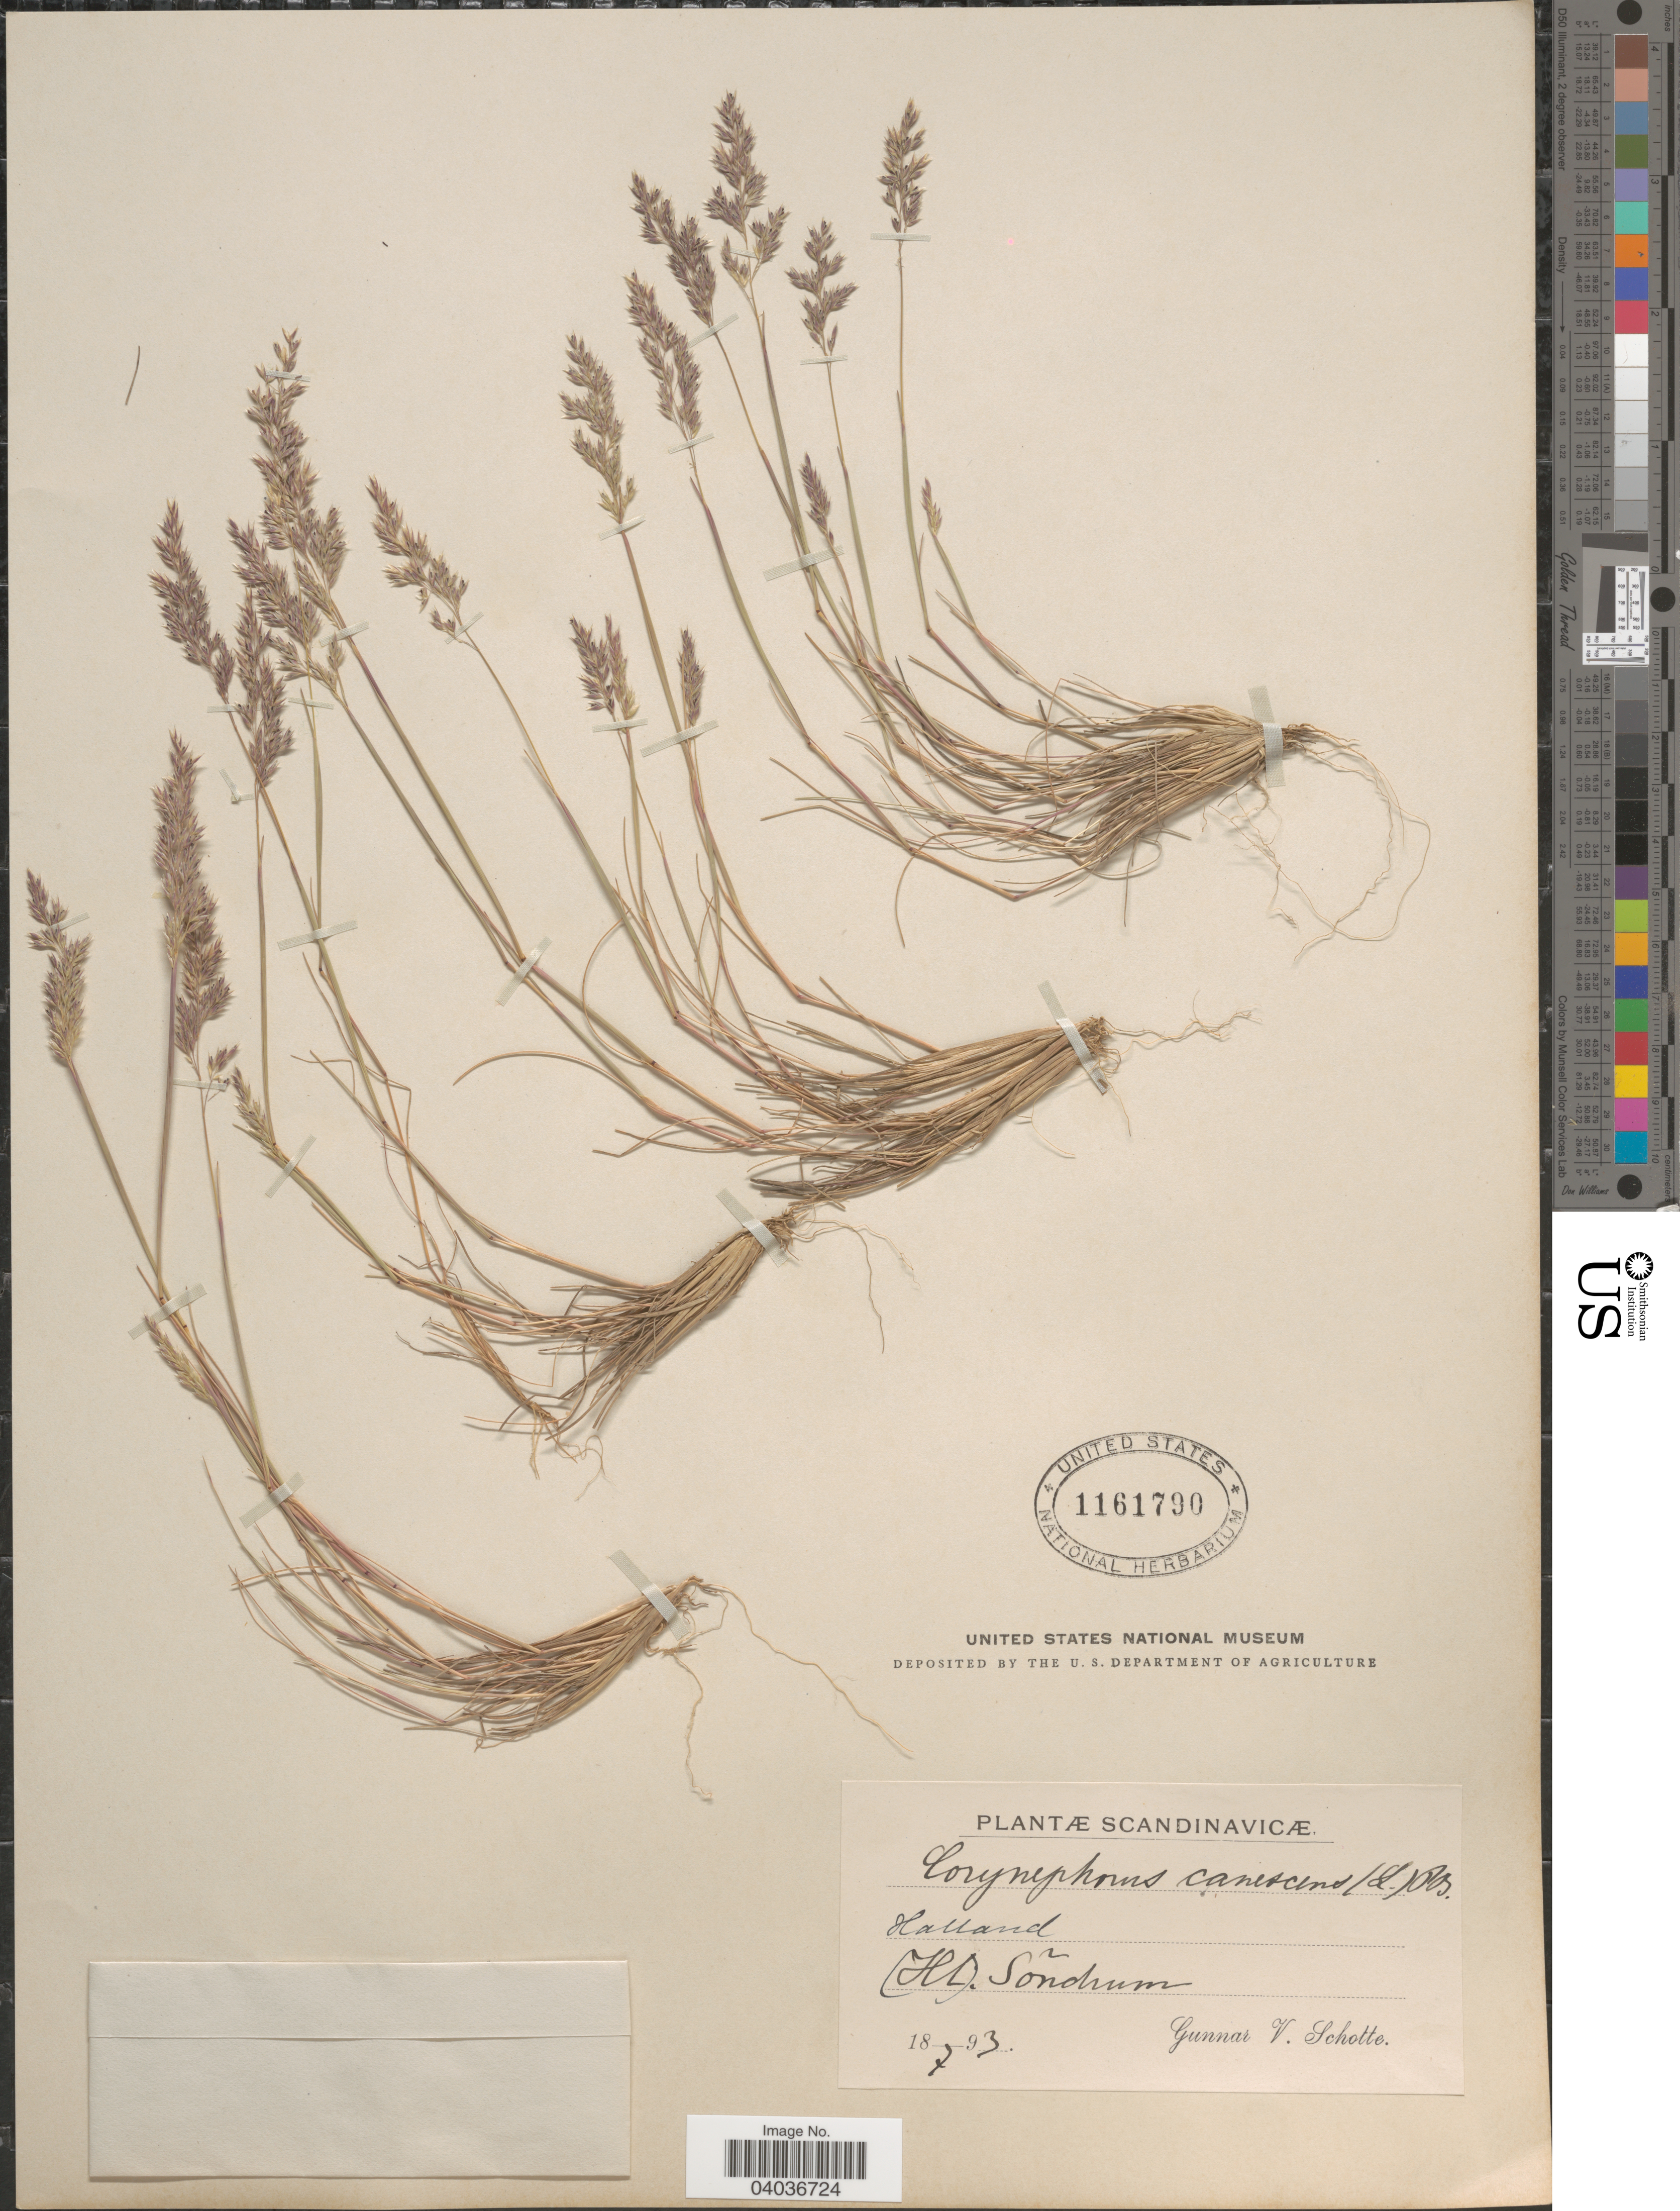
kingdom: Plantae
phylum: Tracheophyta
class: Liliopsida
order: Poales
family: Poaceae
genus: Corynephorus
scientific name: Corynephorus canescens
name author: (L, MEL) P. Beauv.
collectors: G. Schotte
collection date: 1893-07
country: Sweden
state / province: Halland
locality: Scandinavicæ. Halland. (HL). Sõndrum.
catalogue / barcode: US 1161790